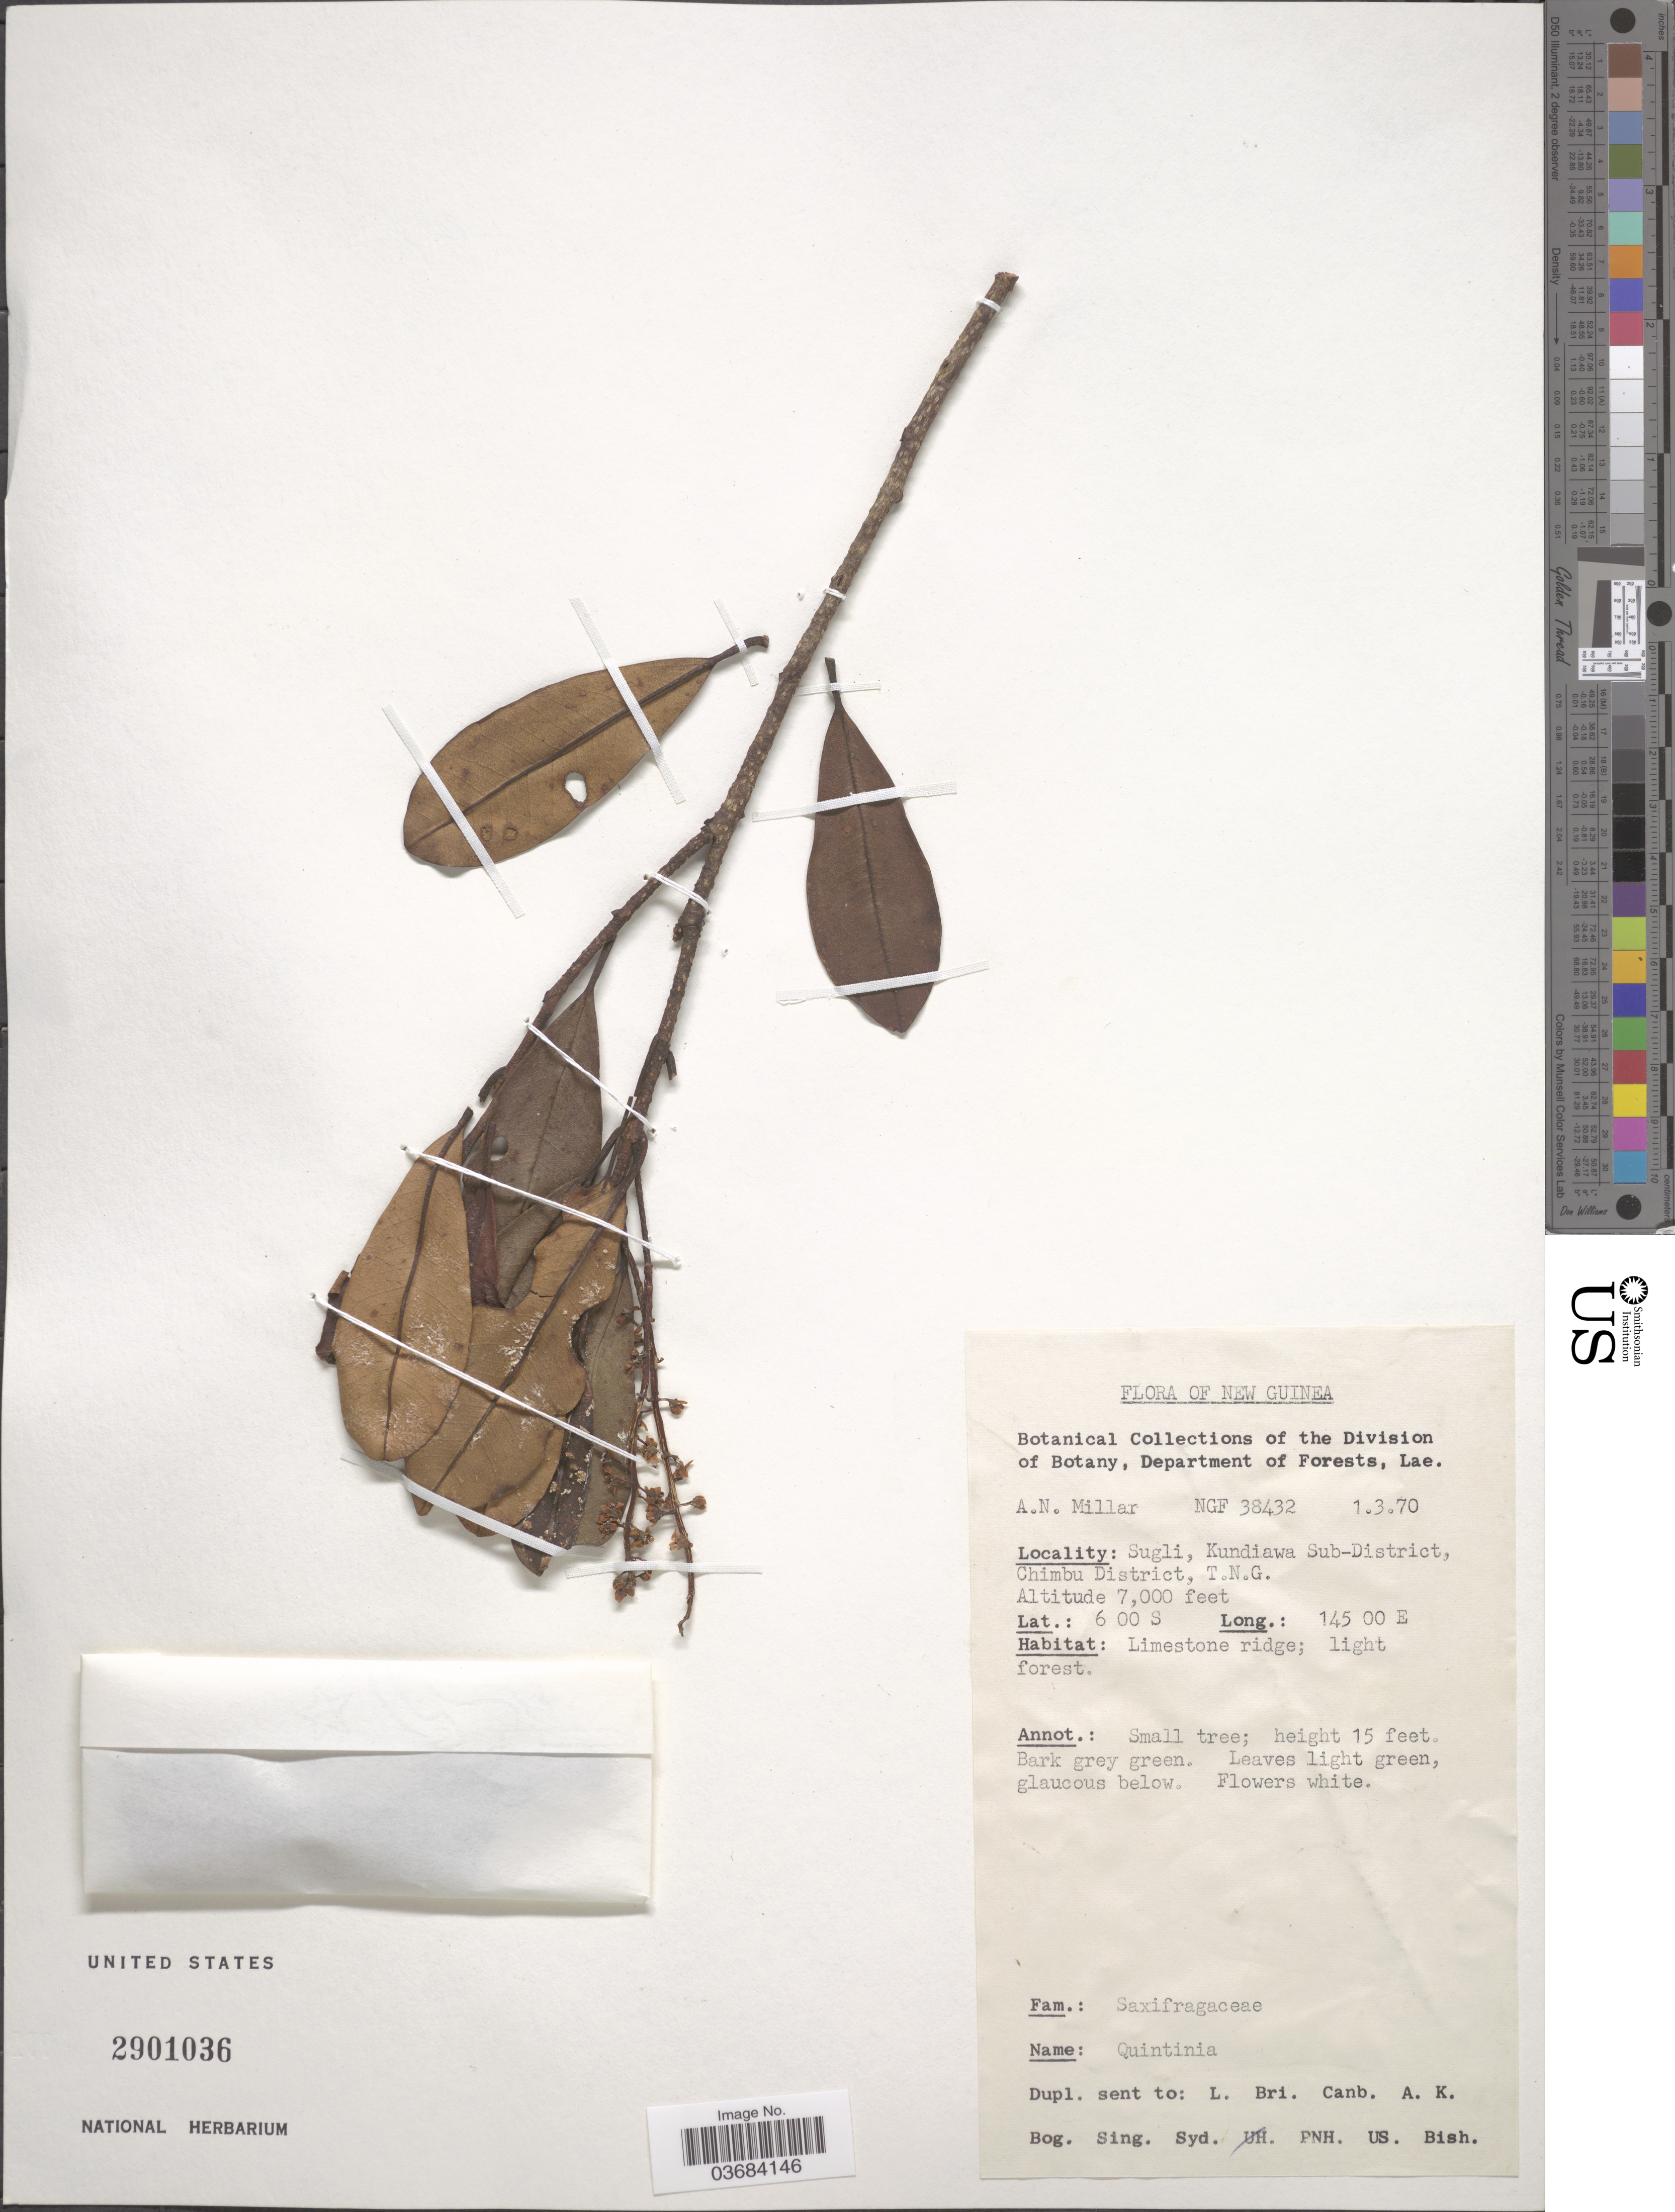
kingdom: Plantae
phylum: Tracheophyta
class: Magnoliopsida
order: Paracryphiales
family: Paracryphiaceae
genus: Quintinia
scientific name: Quintinia sp.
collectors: A. Millar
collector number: NGF38432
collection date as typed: Transcribed d/m/y: 1/3/70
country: Papua New Guinea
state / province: Chimbu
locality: New Guinea. Sugli, Kundiawa Sub-District, Chimbu District, T.N.G.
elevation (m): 2134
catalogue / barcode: US 2901036